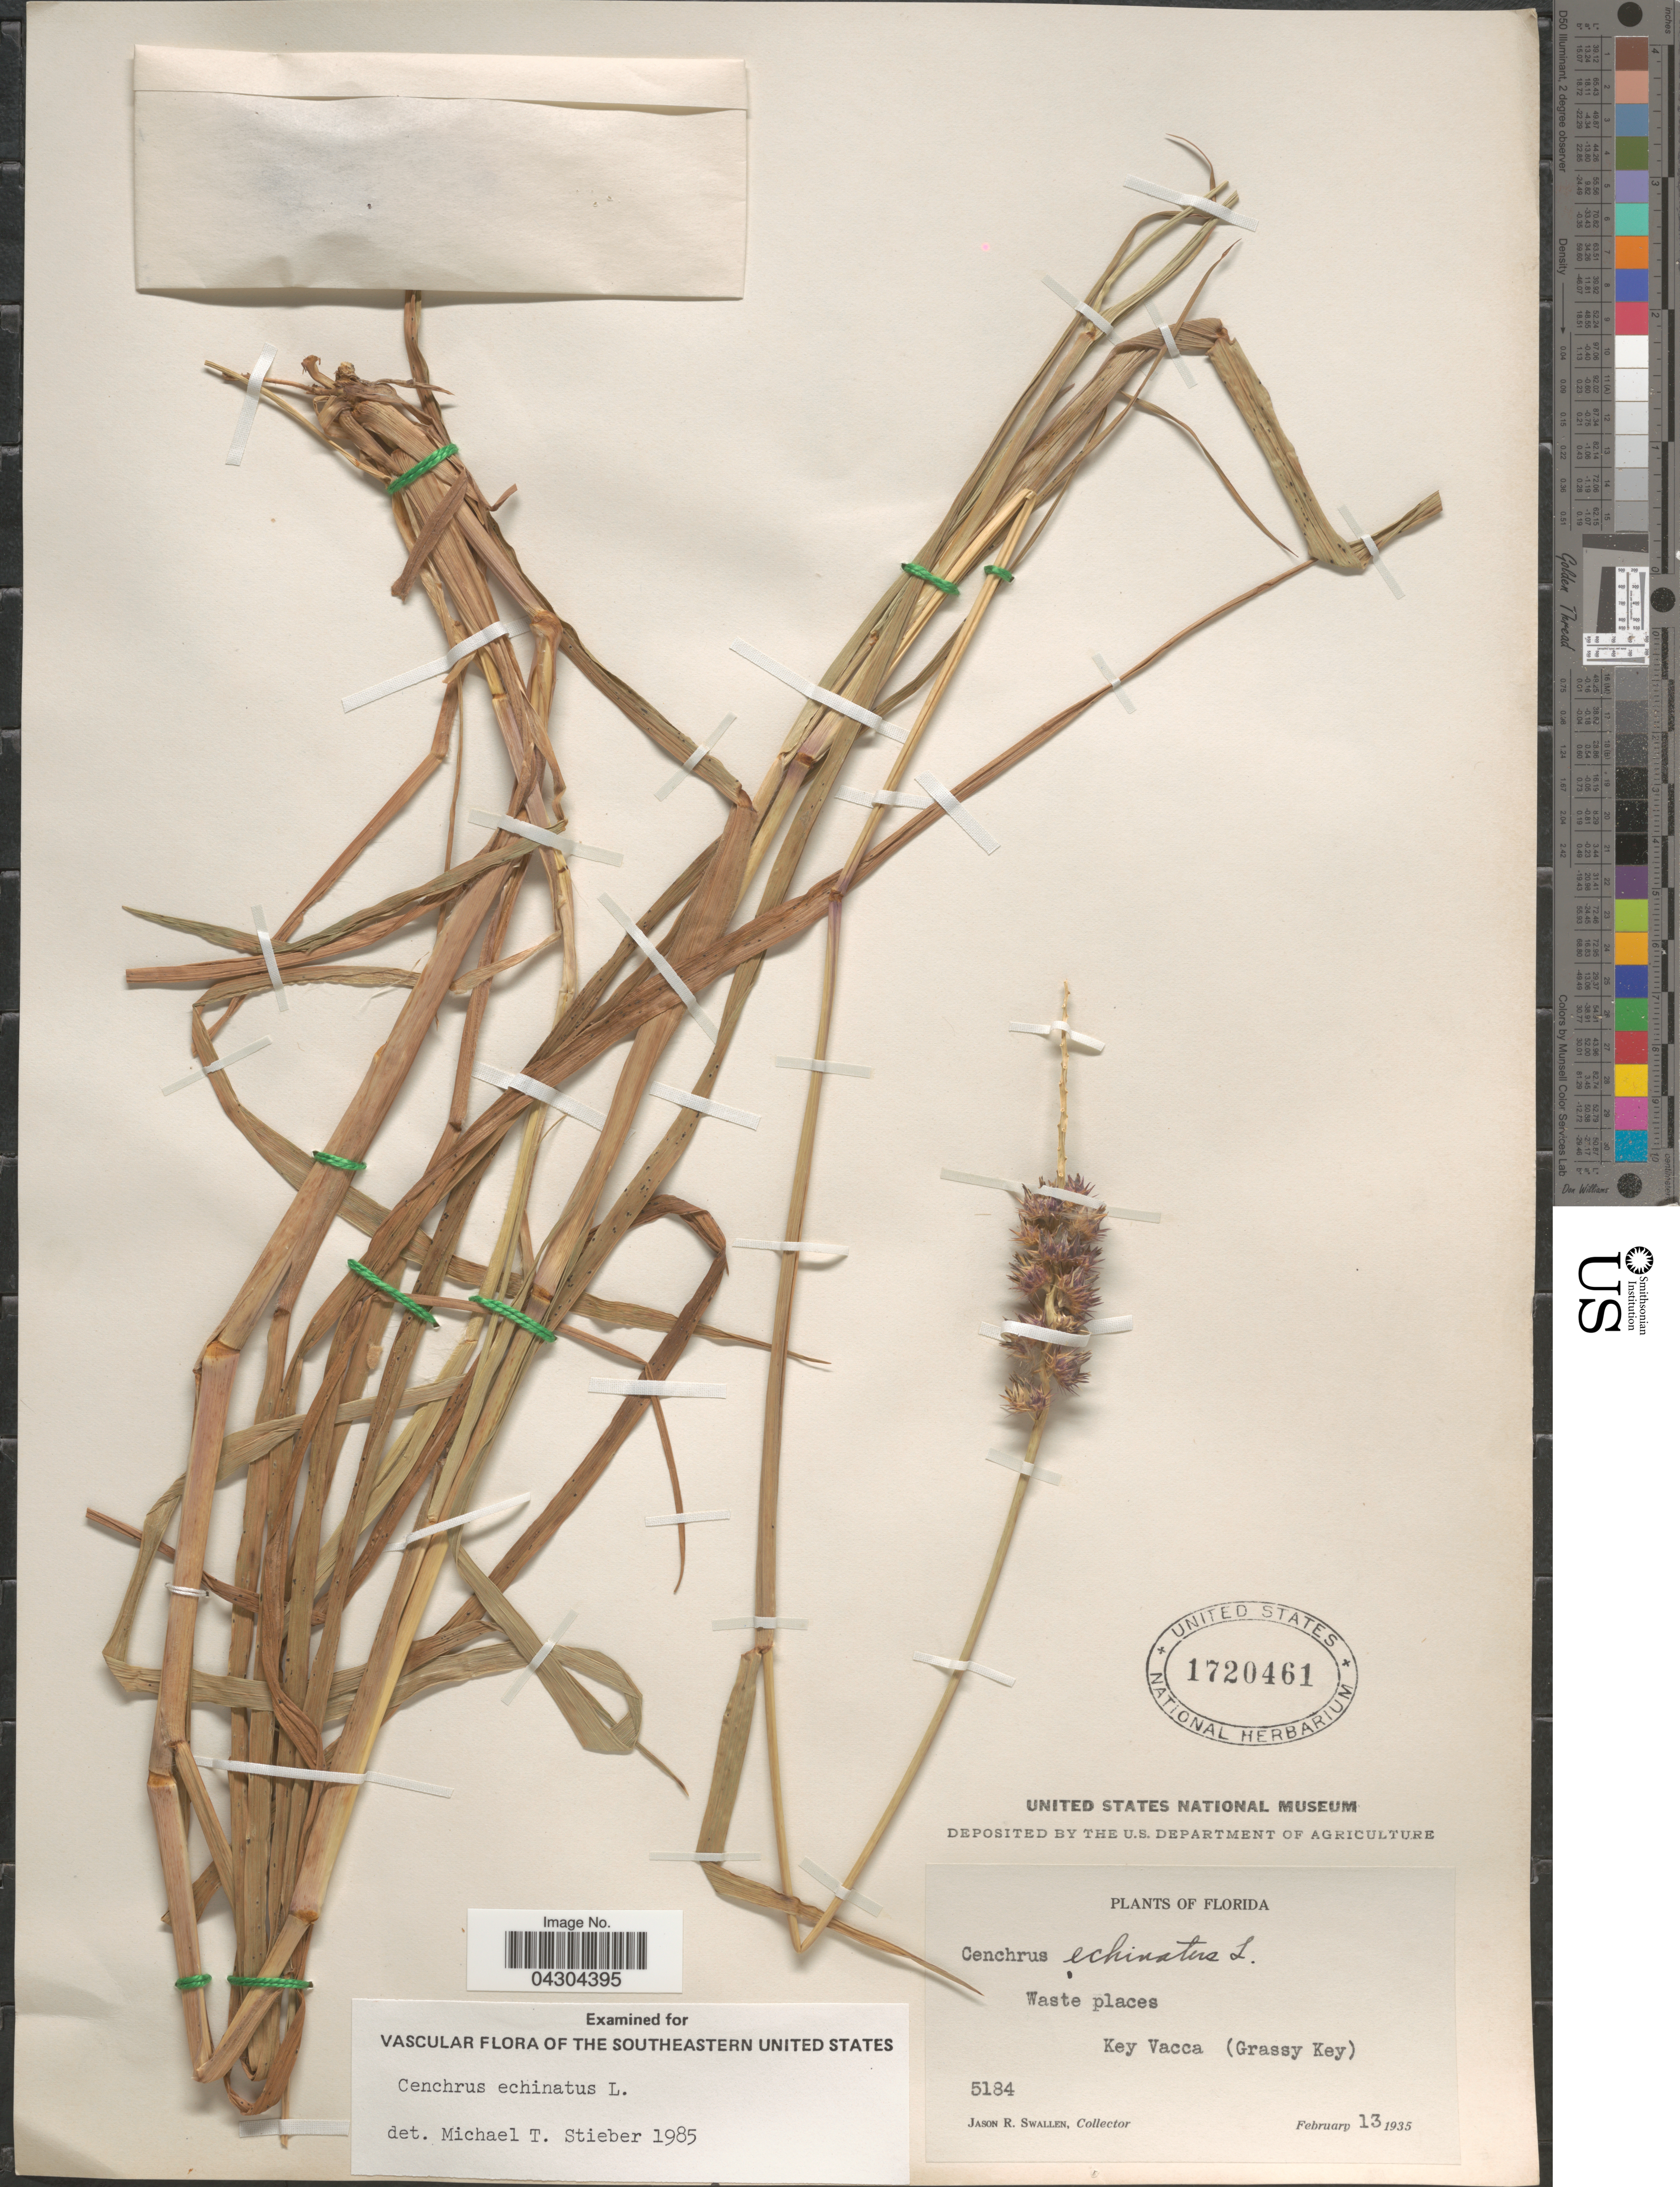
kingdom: Plantae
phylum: Tracheophyta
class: Liliopsida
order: Poales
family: Poaceae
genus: Cenchrus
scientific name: Cenchrus echinatus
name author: L.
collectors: J. R. Swallen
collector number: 5184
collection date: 1935-02-13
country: United States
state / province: Florida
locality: Waste places. Key Vacca (Grassy Key).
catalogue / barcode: US 1720461